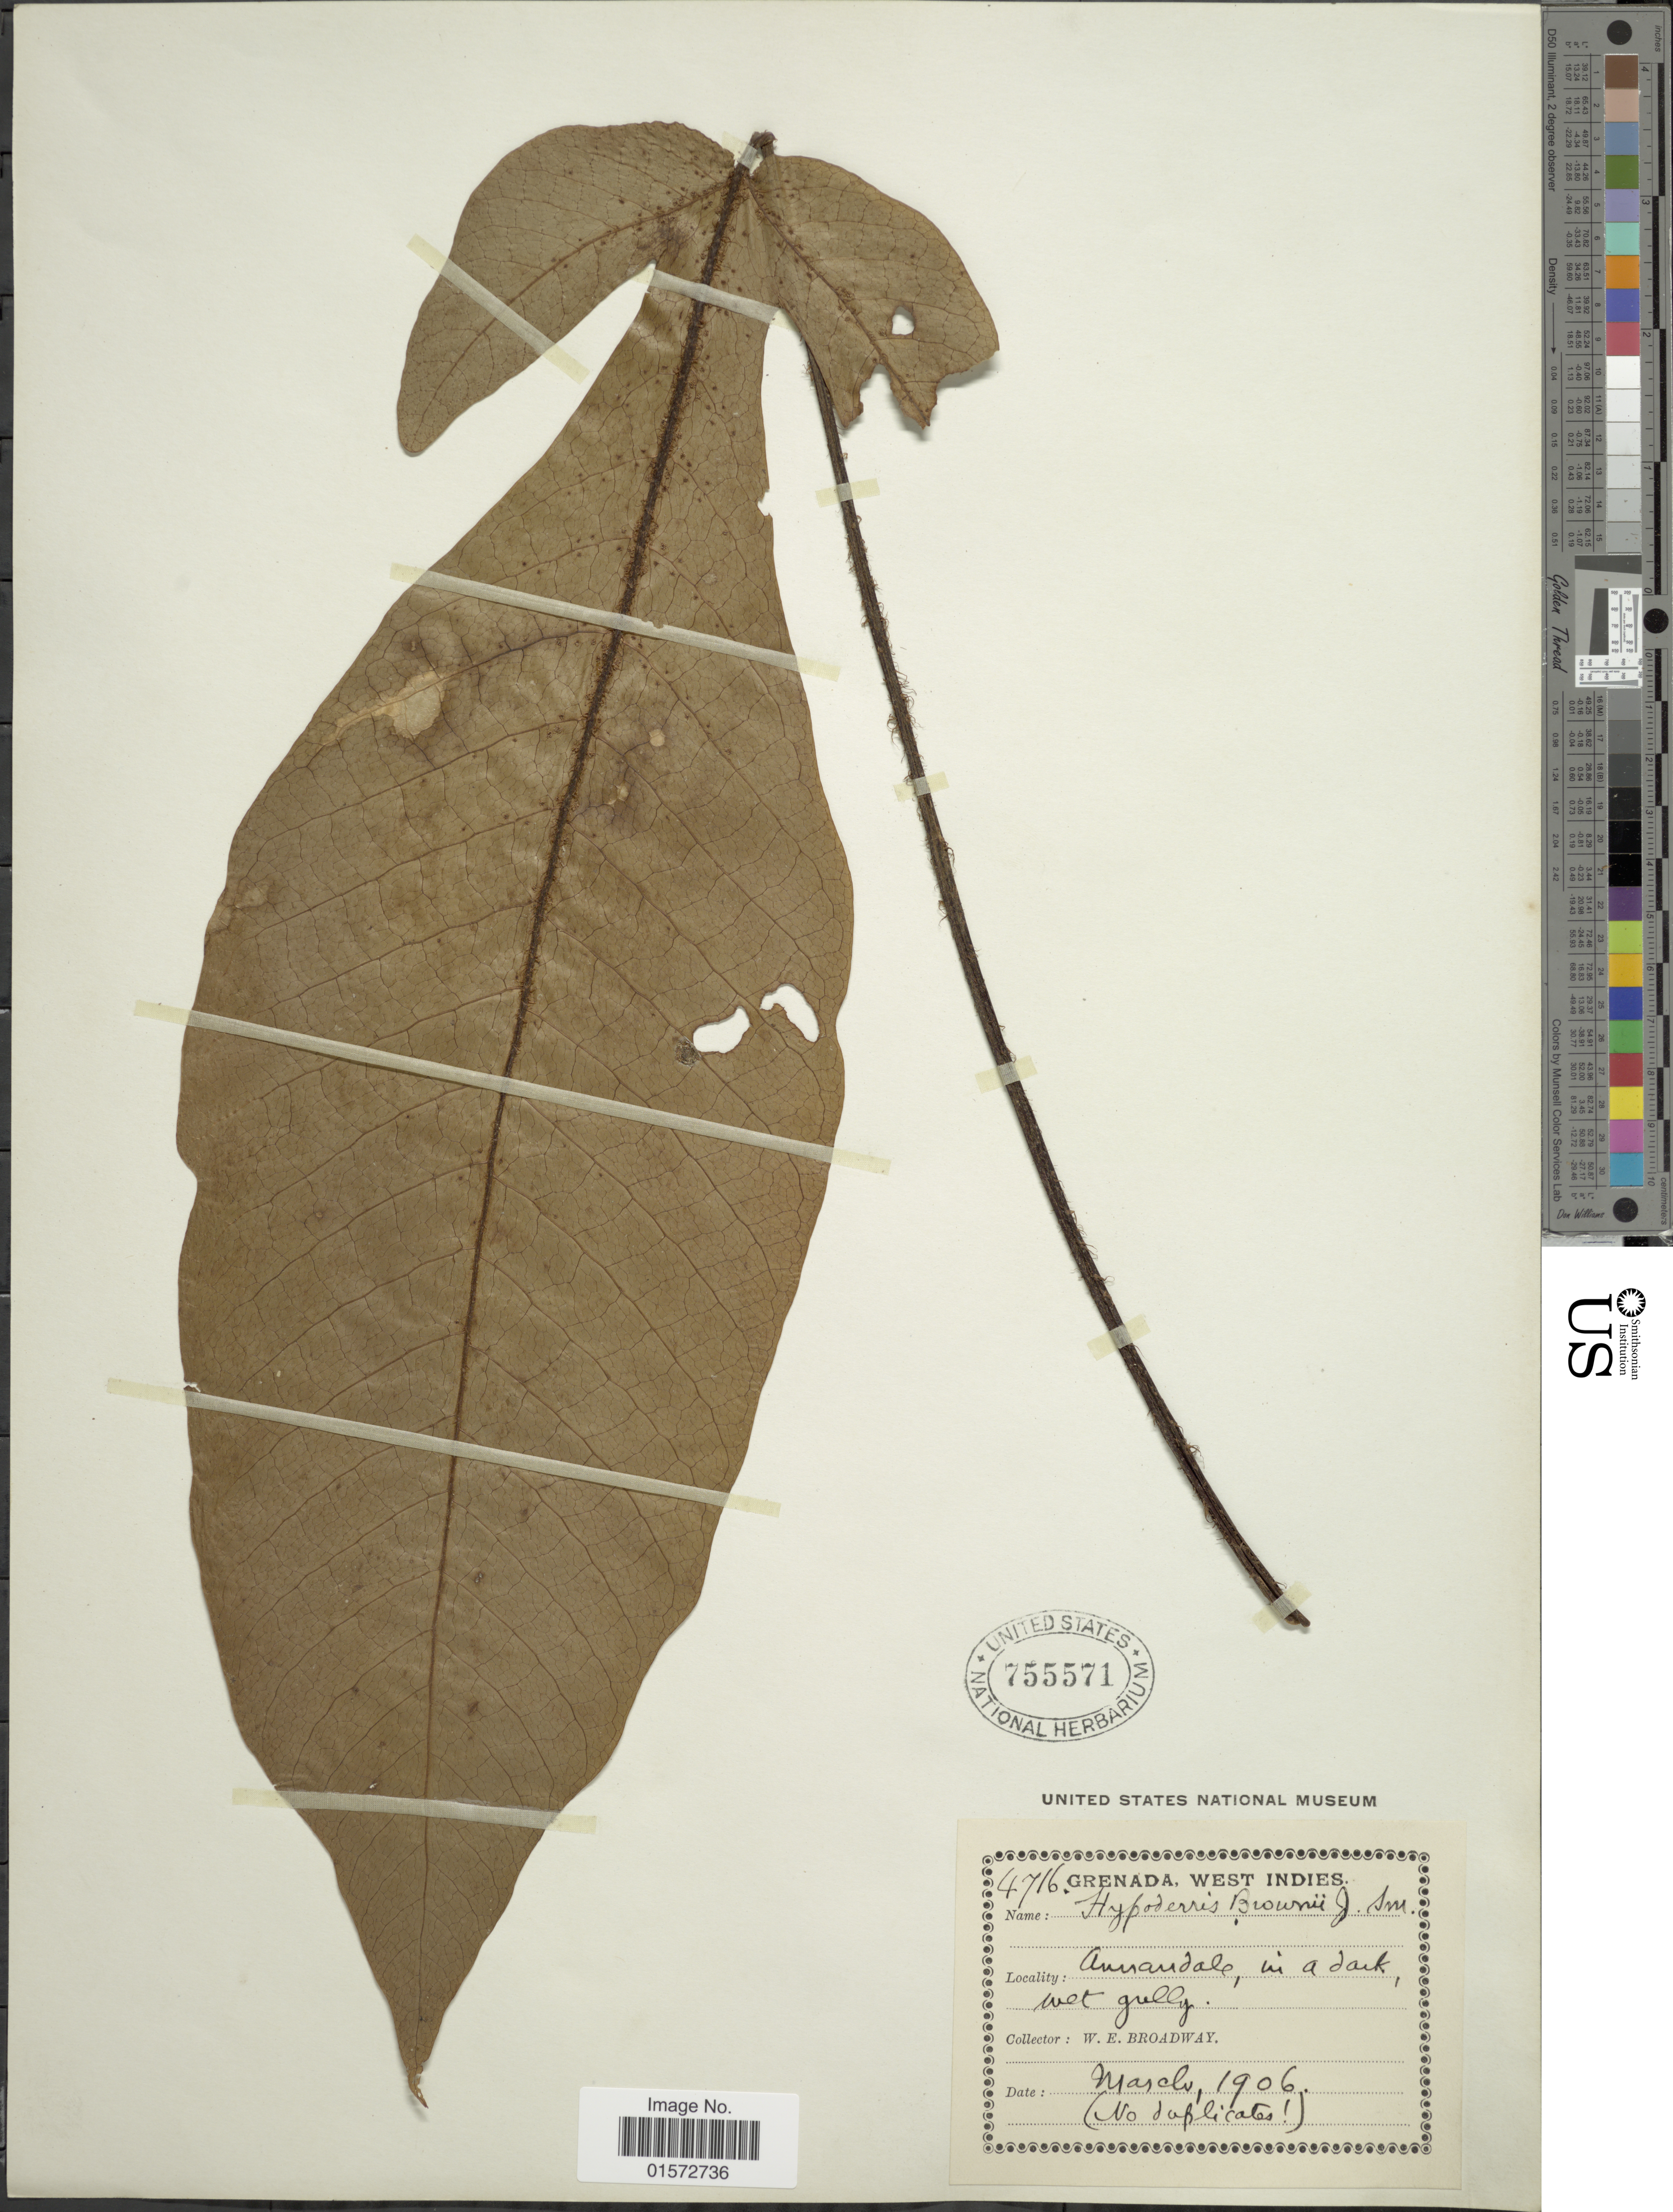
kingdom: Plantae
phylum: Tracheophyta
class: Polypodiopsida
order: Polypodiales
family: Tectariaceae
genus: Hypoderris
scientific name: Hypoderris brownii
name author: J. Sm.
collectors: W. E. Broadway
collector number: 4716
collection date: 1906-03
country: Grenada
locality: West Indies. Annandale, in a dark wet gully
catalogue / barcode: US 755571